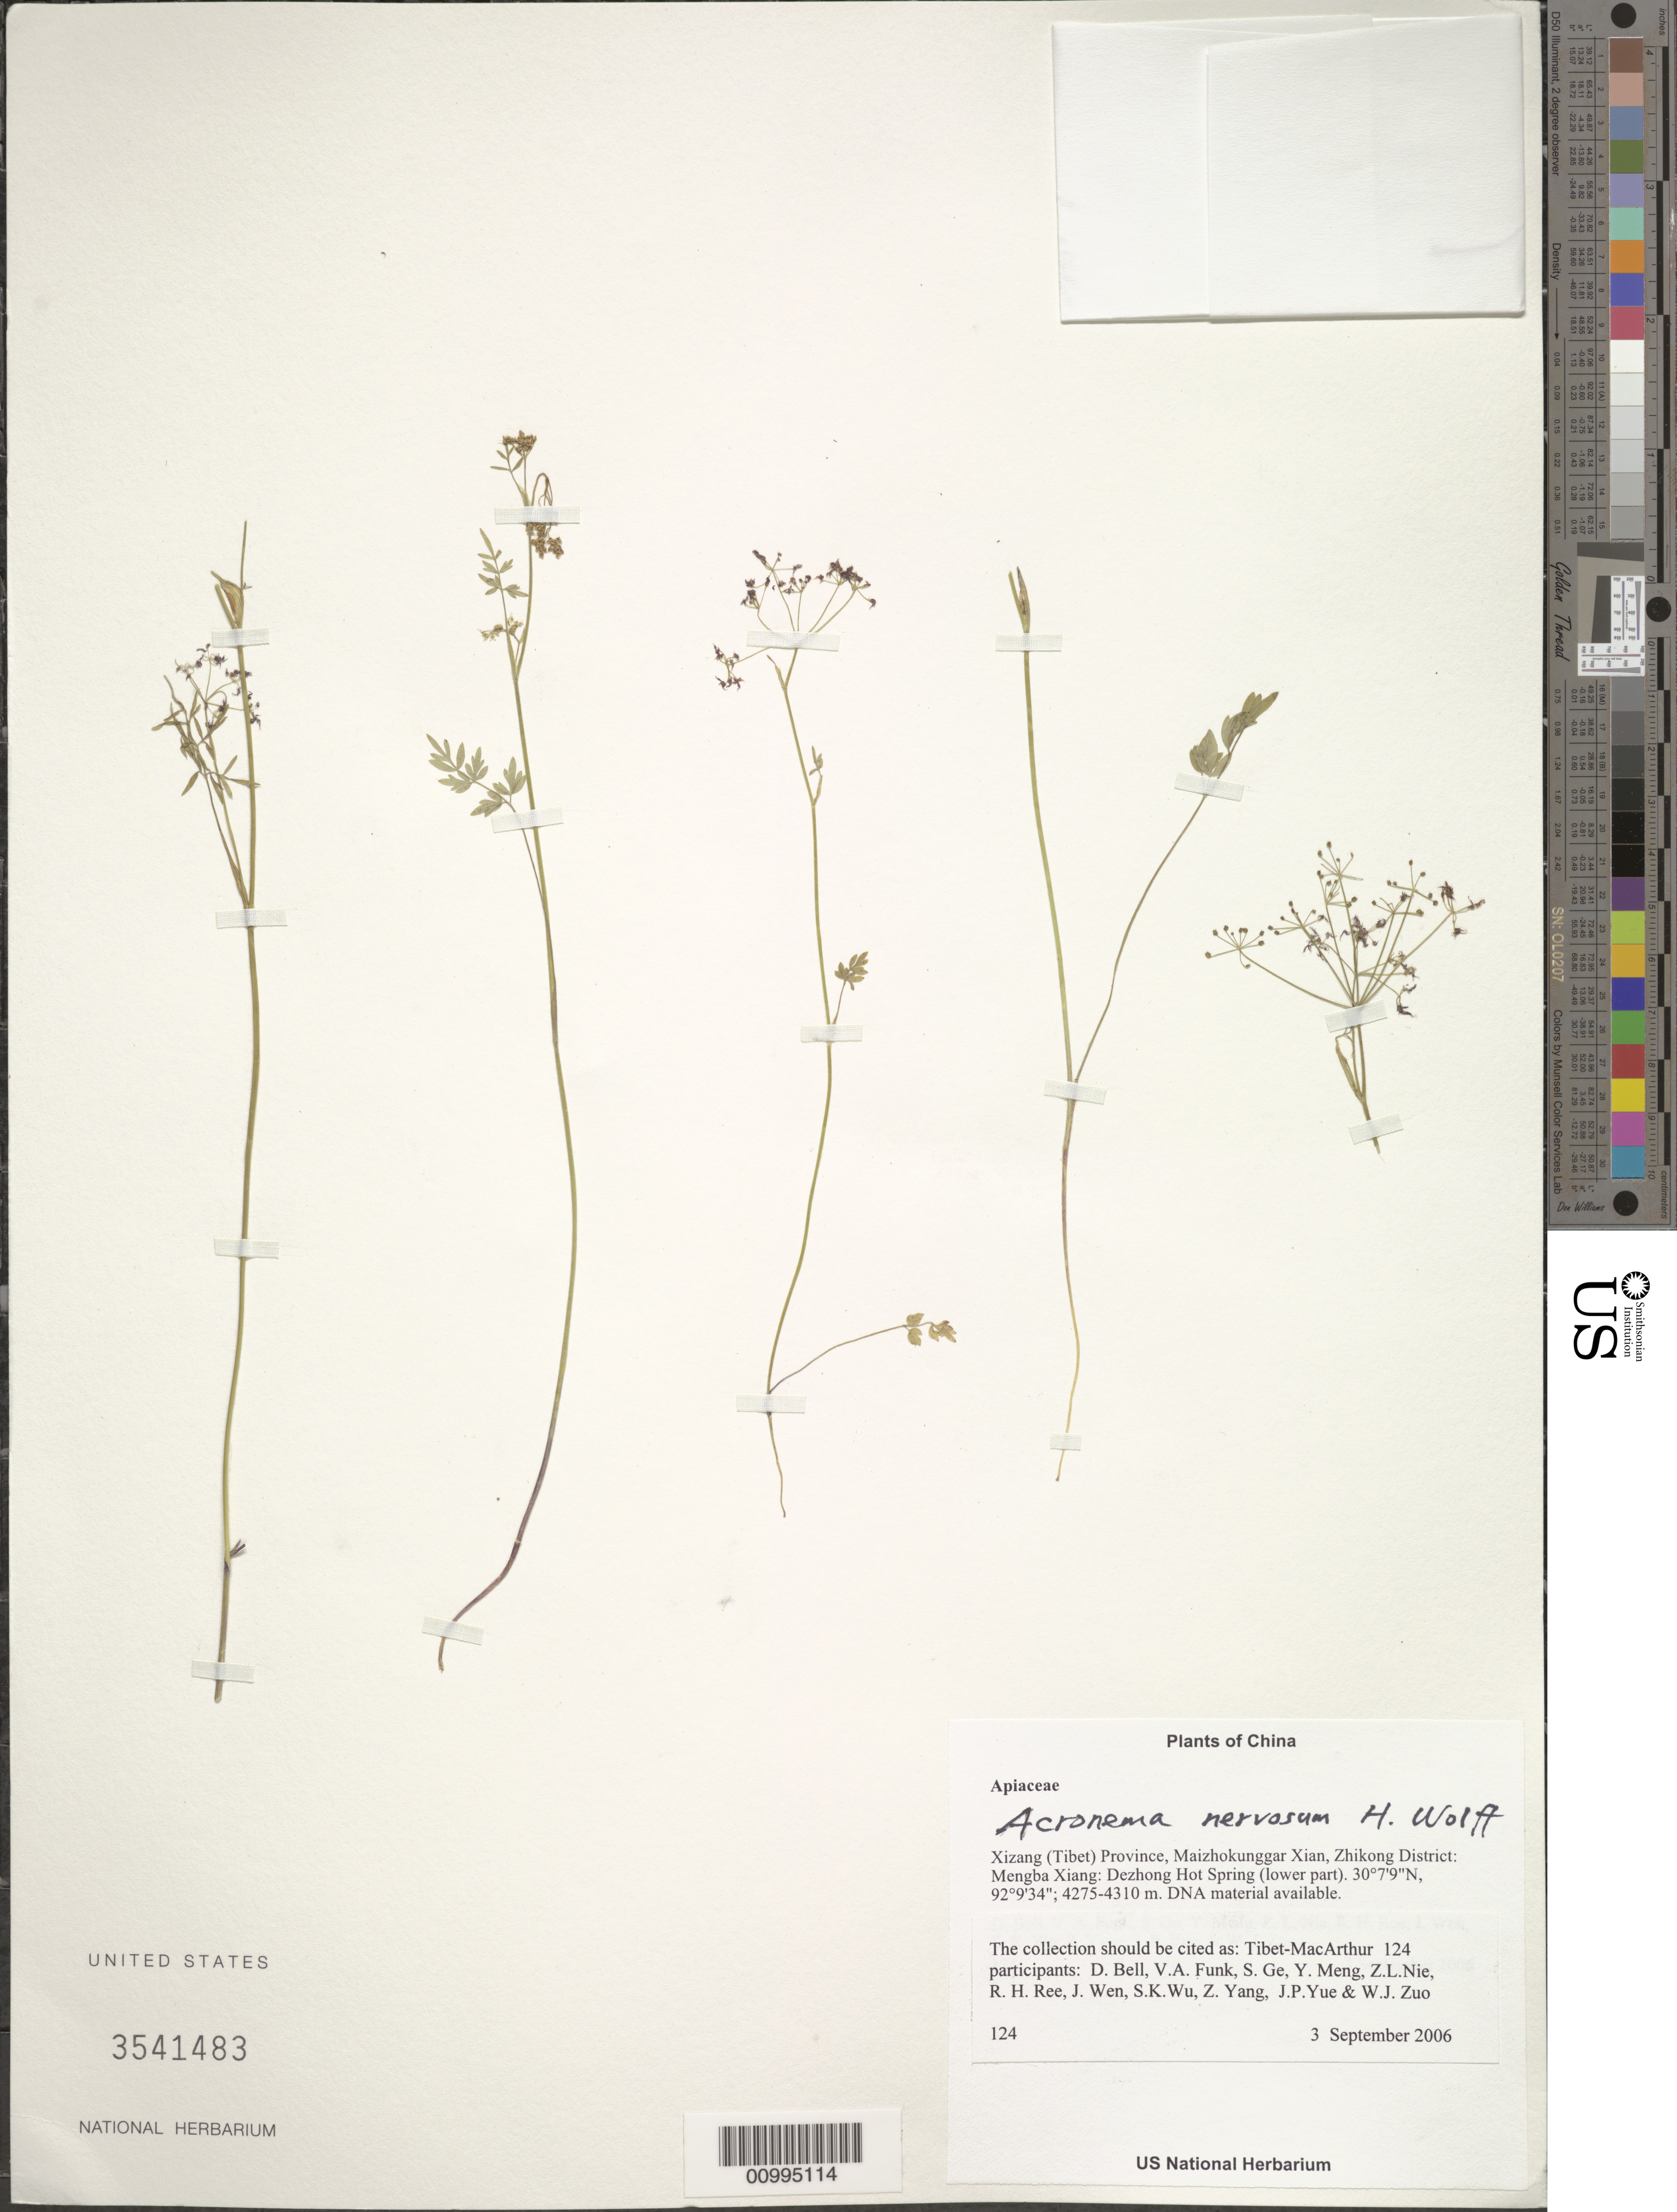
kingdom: Plantae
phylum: Tracheophyta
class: Magnoliopsida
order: Apiales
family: Apiaceae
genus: Acronema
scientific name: Acronema nervosum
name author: H. Wolff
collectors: Tibet-MacArthur, D. A. Bell, V. Funk, S. Ge, Y. Meng, Z. Nie, R. Ree, J. Wen, S. K. Wu, Z. Yang, J. Yue & W. Zuo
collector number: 124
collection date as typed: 03 Sep 2006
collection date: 2006-09-03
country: China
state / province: Xizang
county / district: Maizhokunggar Xian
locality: Zhikong District: Mengba Xiang:Dezhong Hot Spring (lower part).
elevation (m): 4275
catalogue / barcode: US 3541483